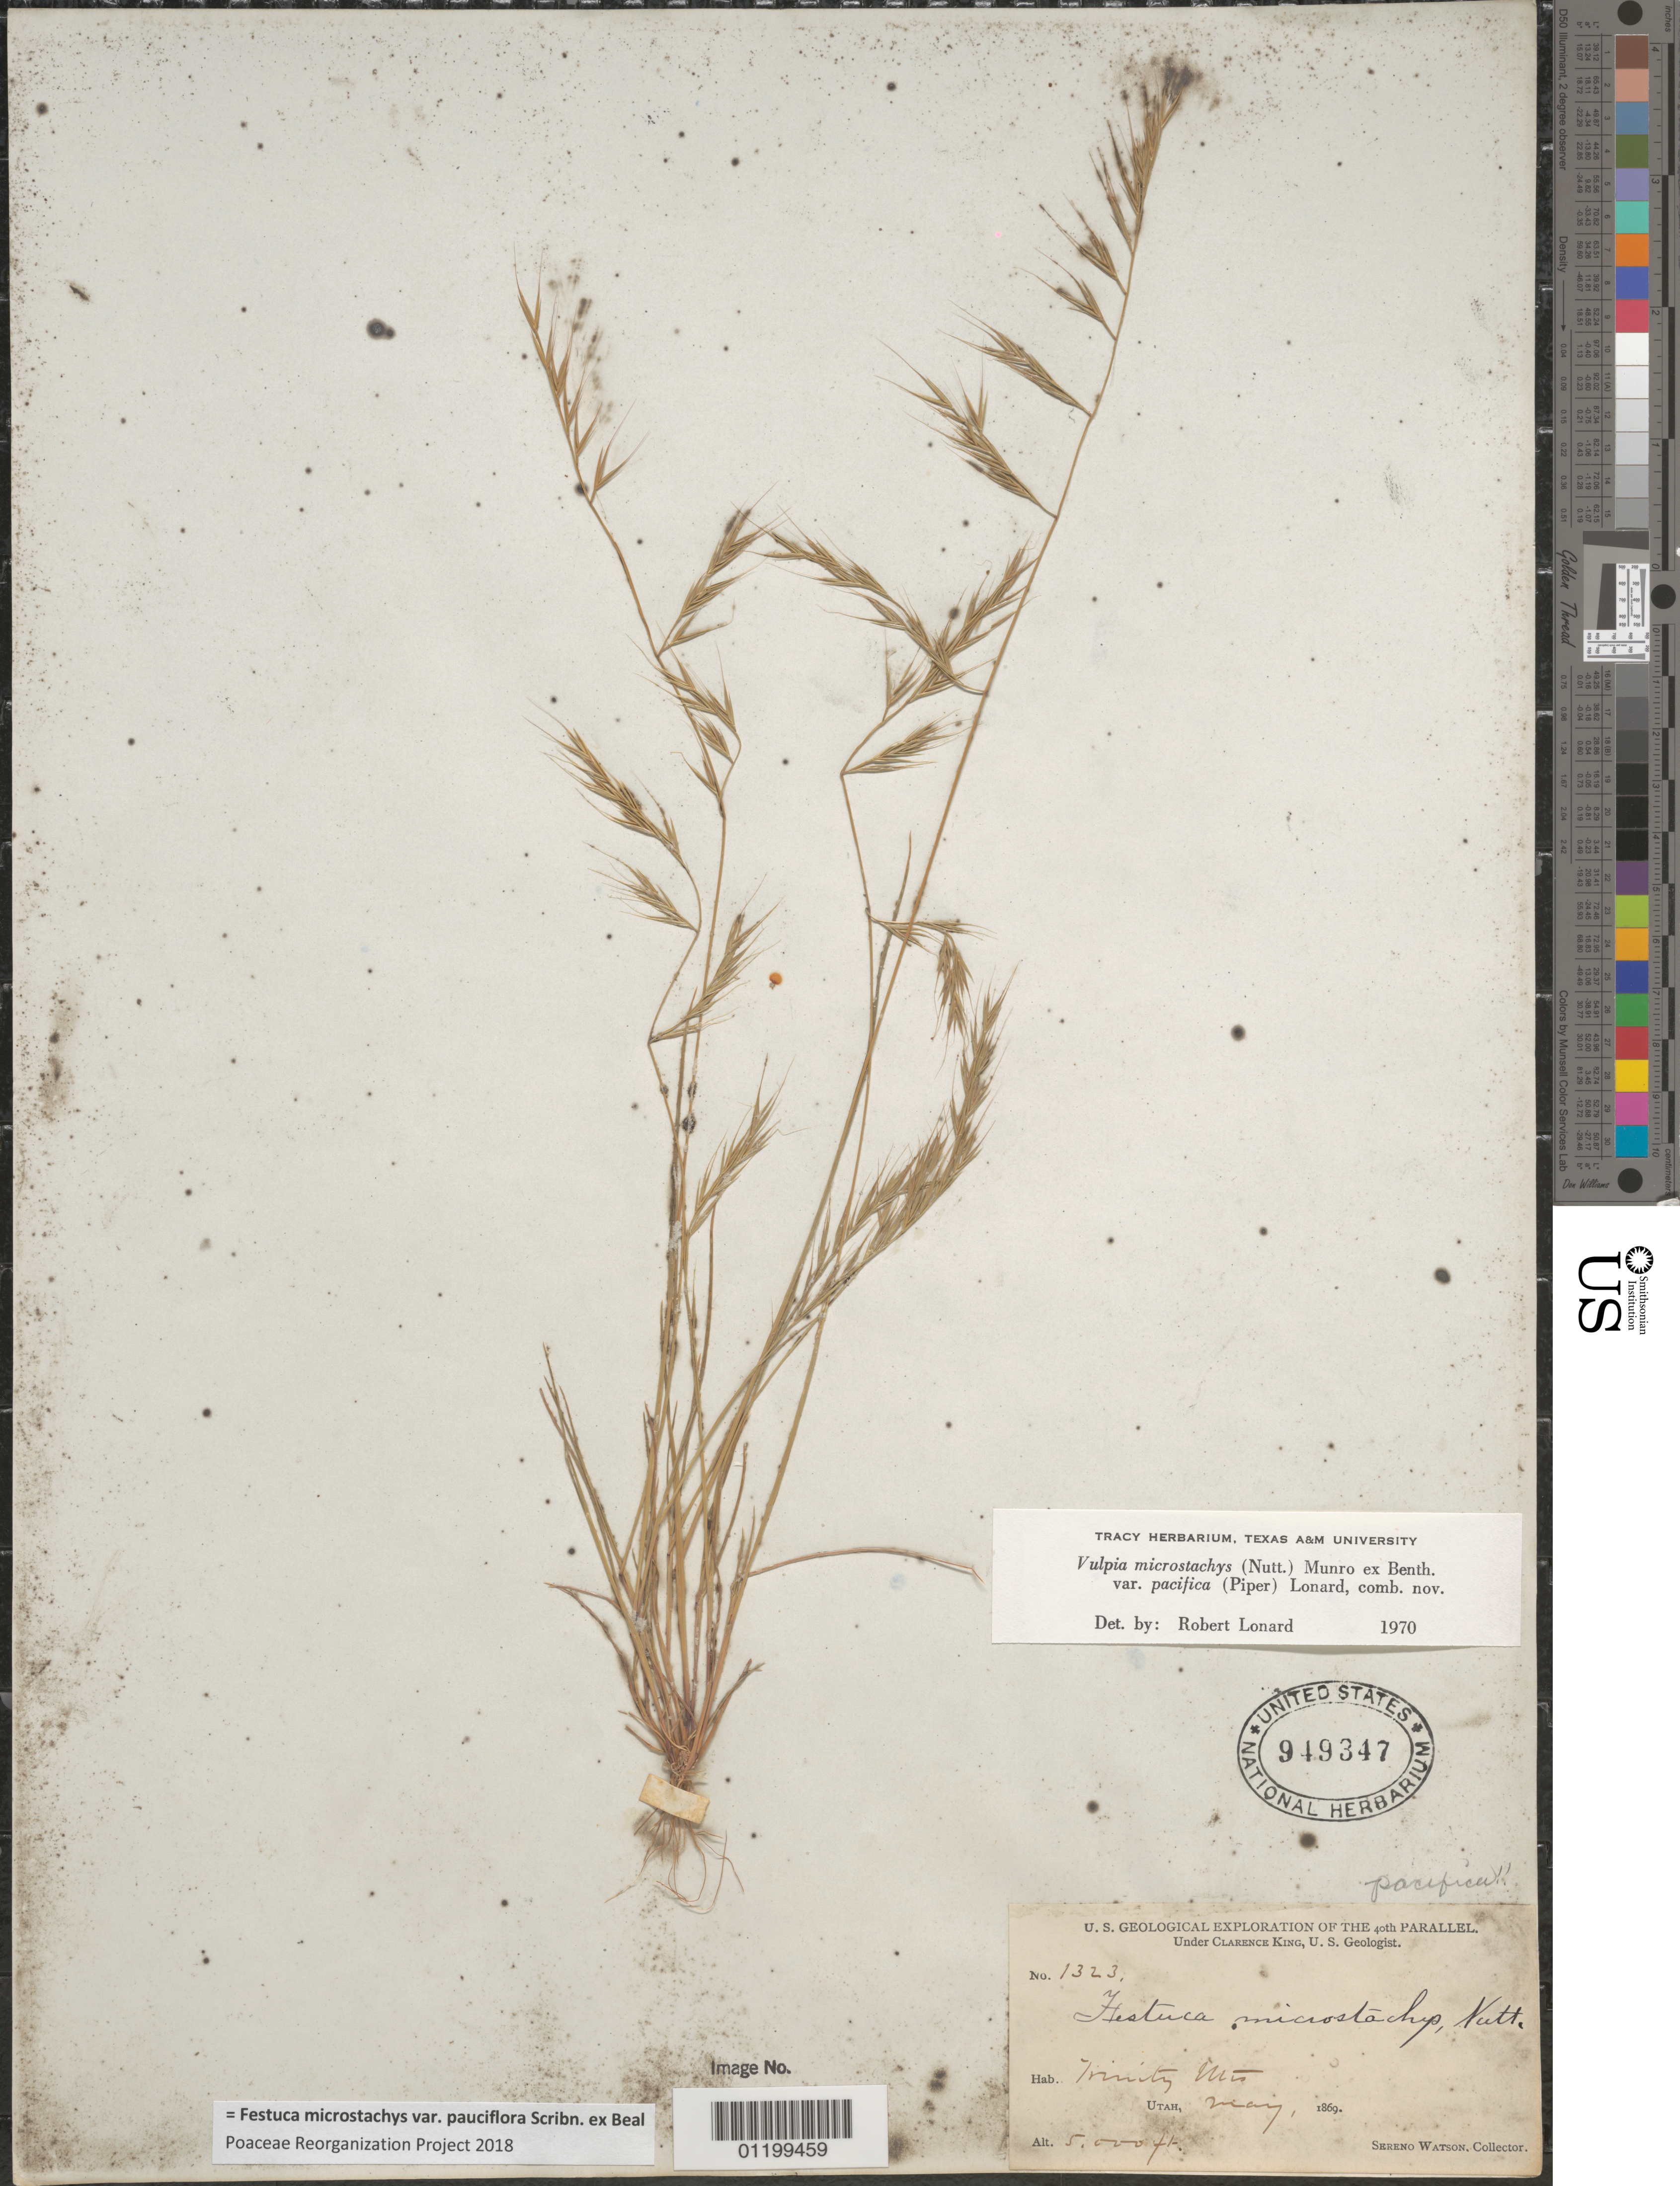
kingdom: Plantae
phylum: Tracheophyta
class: Liliopsida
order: Poales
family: Poaceae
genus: Festuca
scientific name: Festuca microstachys var. pauciflora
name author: Scribn. ex W.J. Beal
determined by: Poaceae Reorganization Project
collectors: S. Watson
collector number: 1323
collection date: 1869-05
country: United States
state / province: Utah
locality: Trinity Mts.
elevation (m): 1524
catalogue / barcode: US 949347